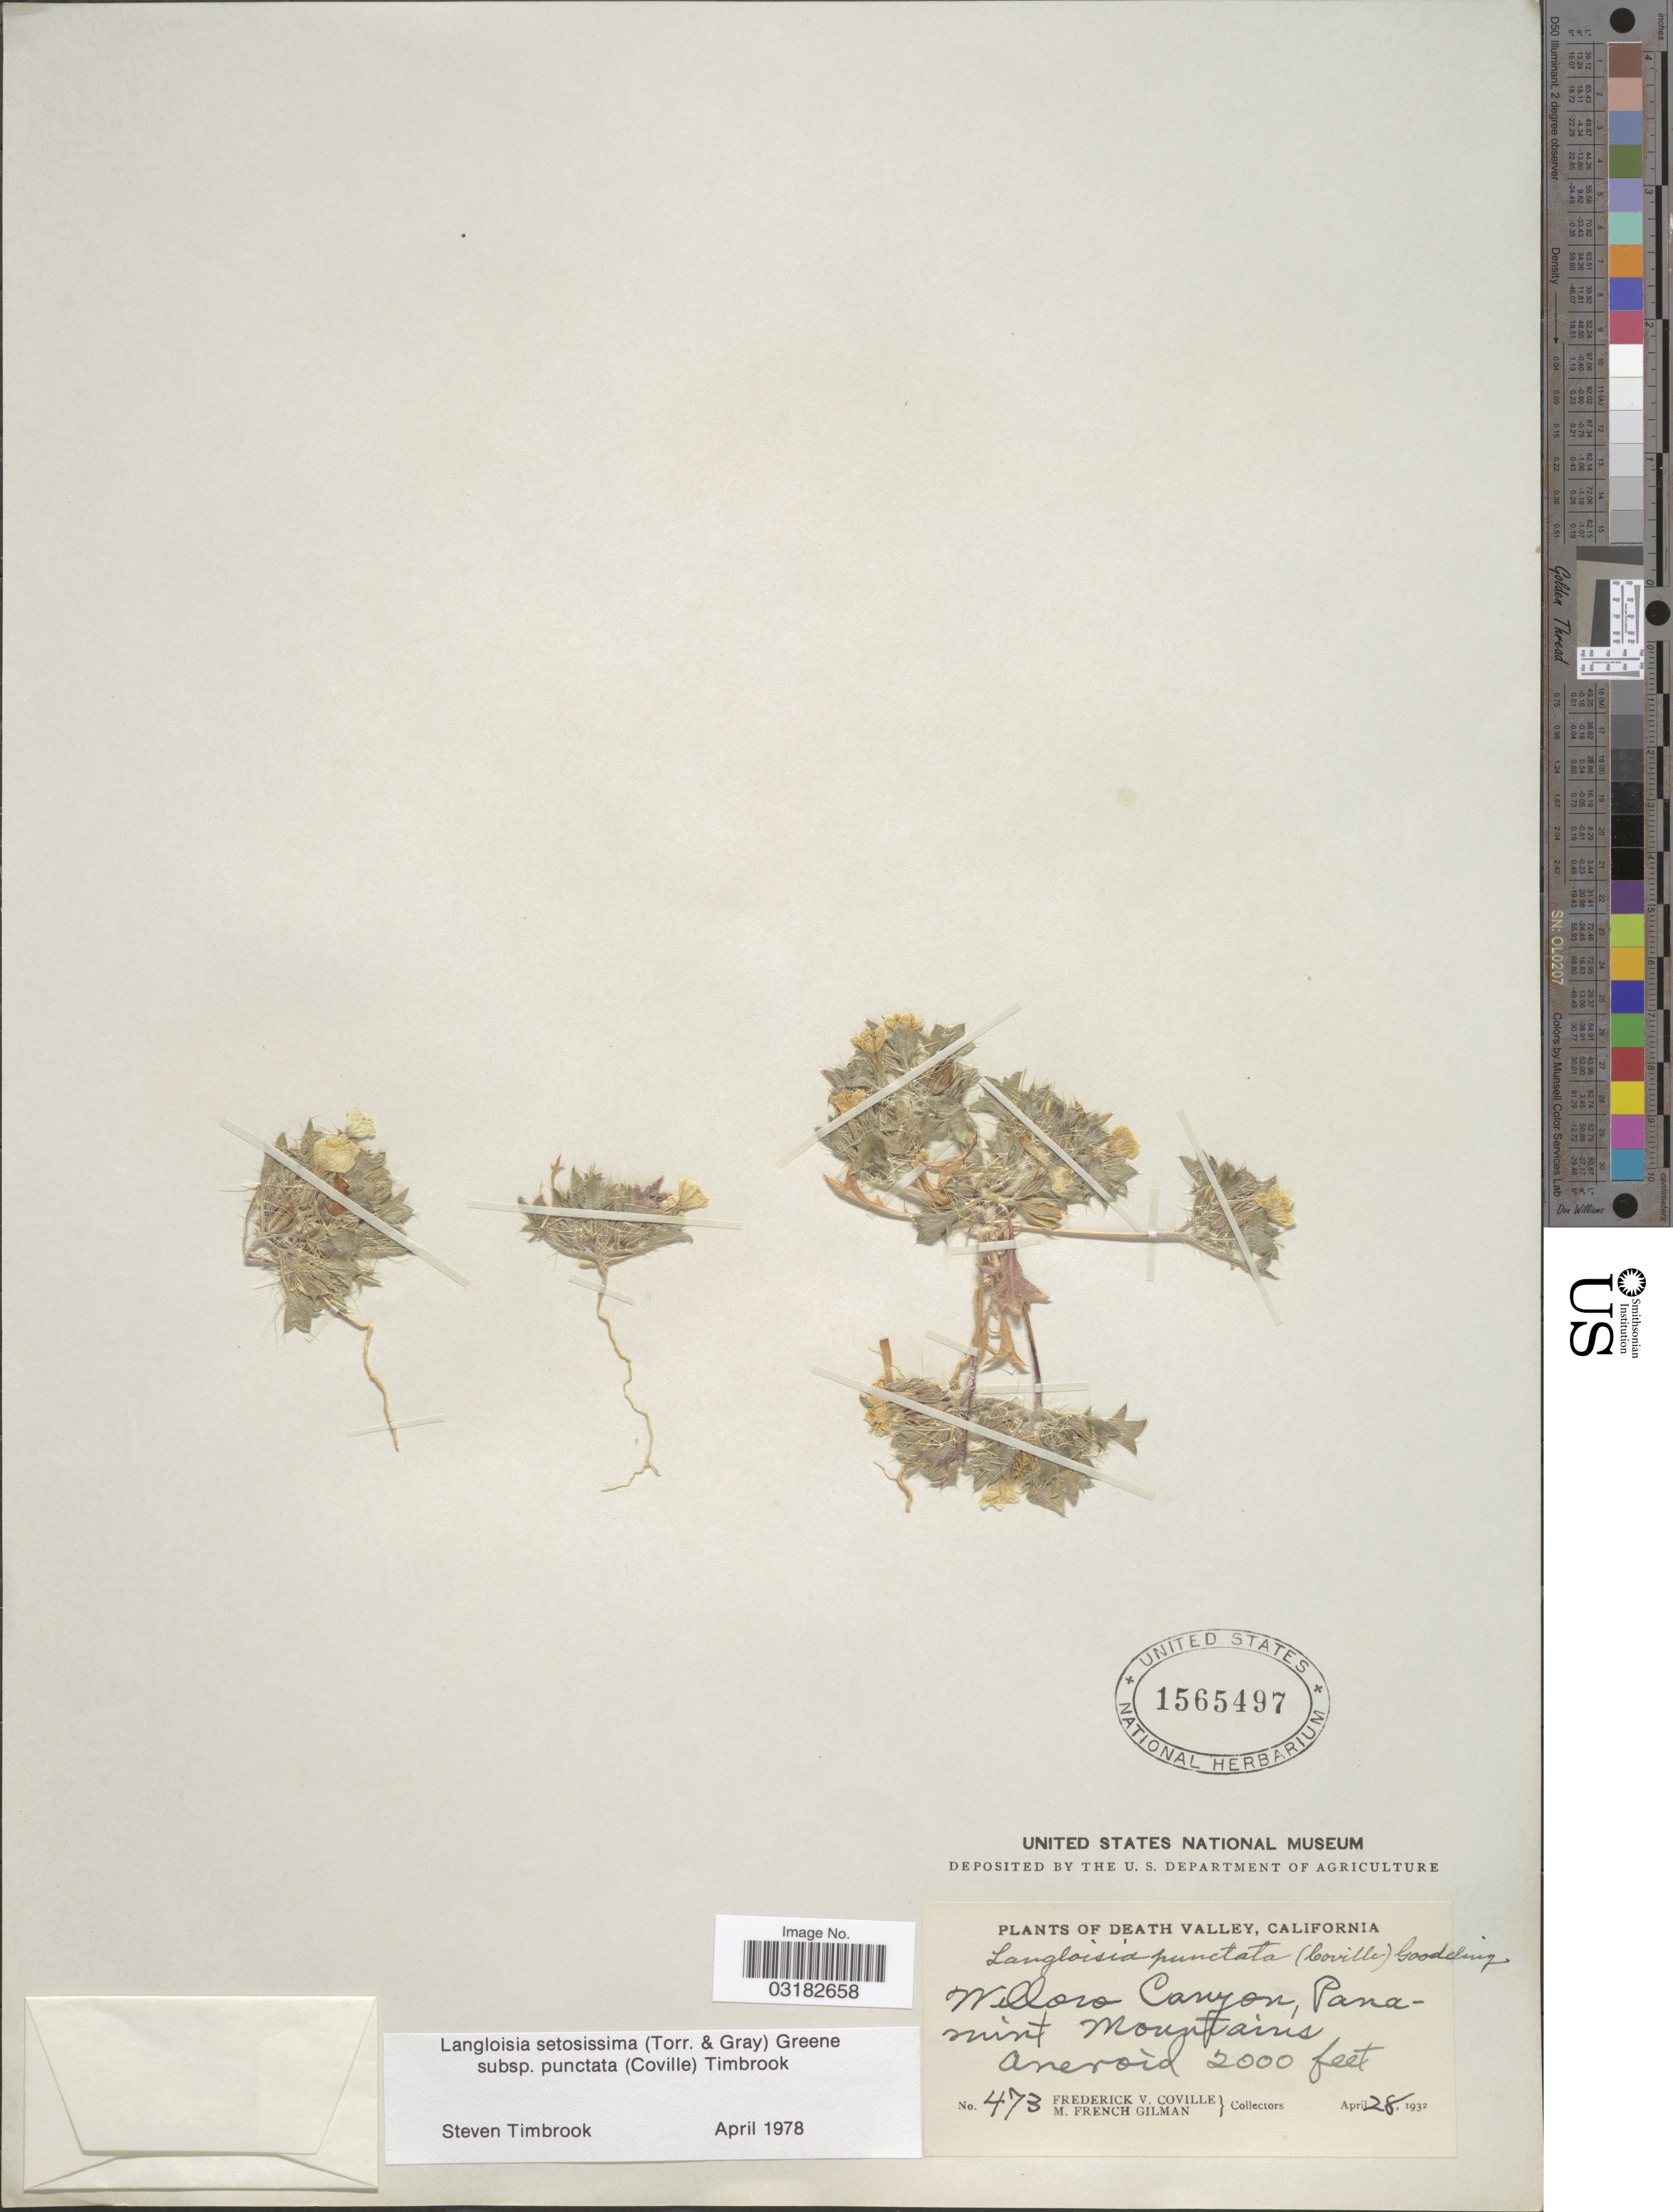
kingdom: Plantae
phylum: Tracheophyta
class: Magnoliopsida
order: Ericales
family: Polemoniaceae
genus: Langloisia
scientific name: Langloisia setosissima subsp. punctata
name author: (A. Gray ex Coville) Timbrook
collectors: F. V. Coville & M. F. Gilman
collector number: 473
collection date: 1932-04-28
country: United States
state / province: California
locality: Death Valley. Willoro Canyon, Panamint Mountains. Aneroid.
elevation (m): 610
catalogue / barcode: US 1565497